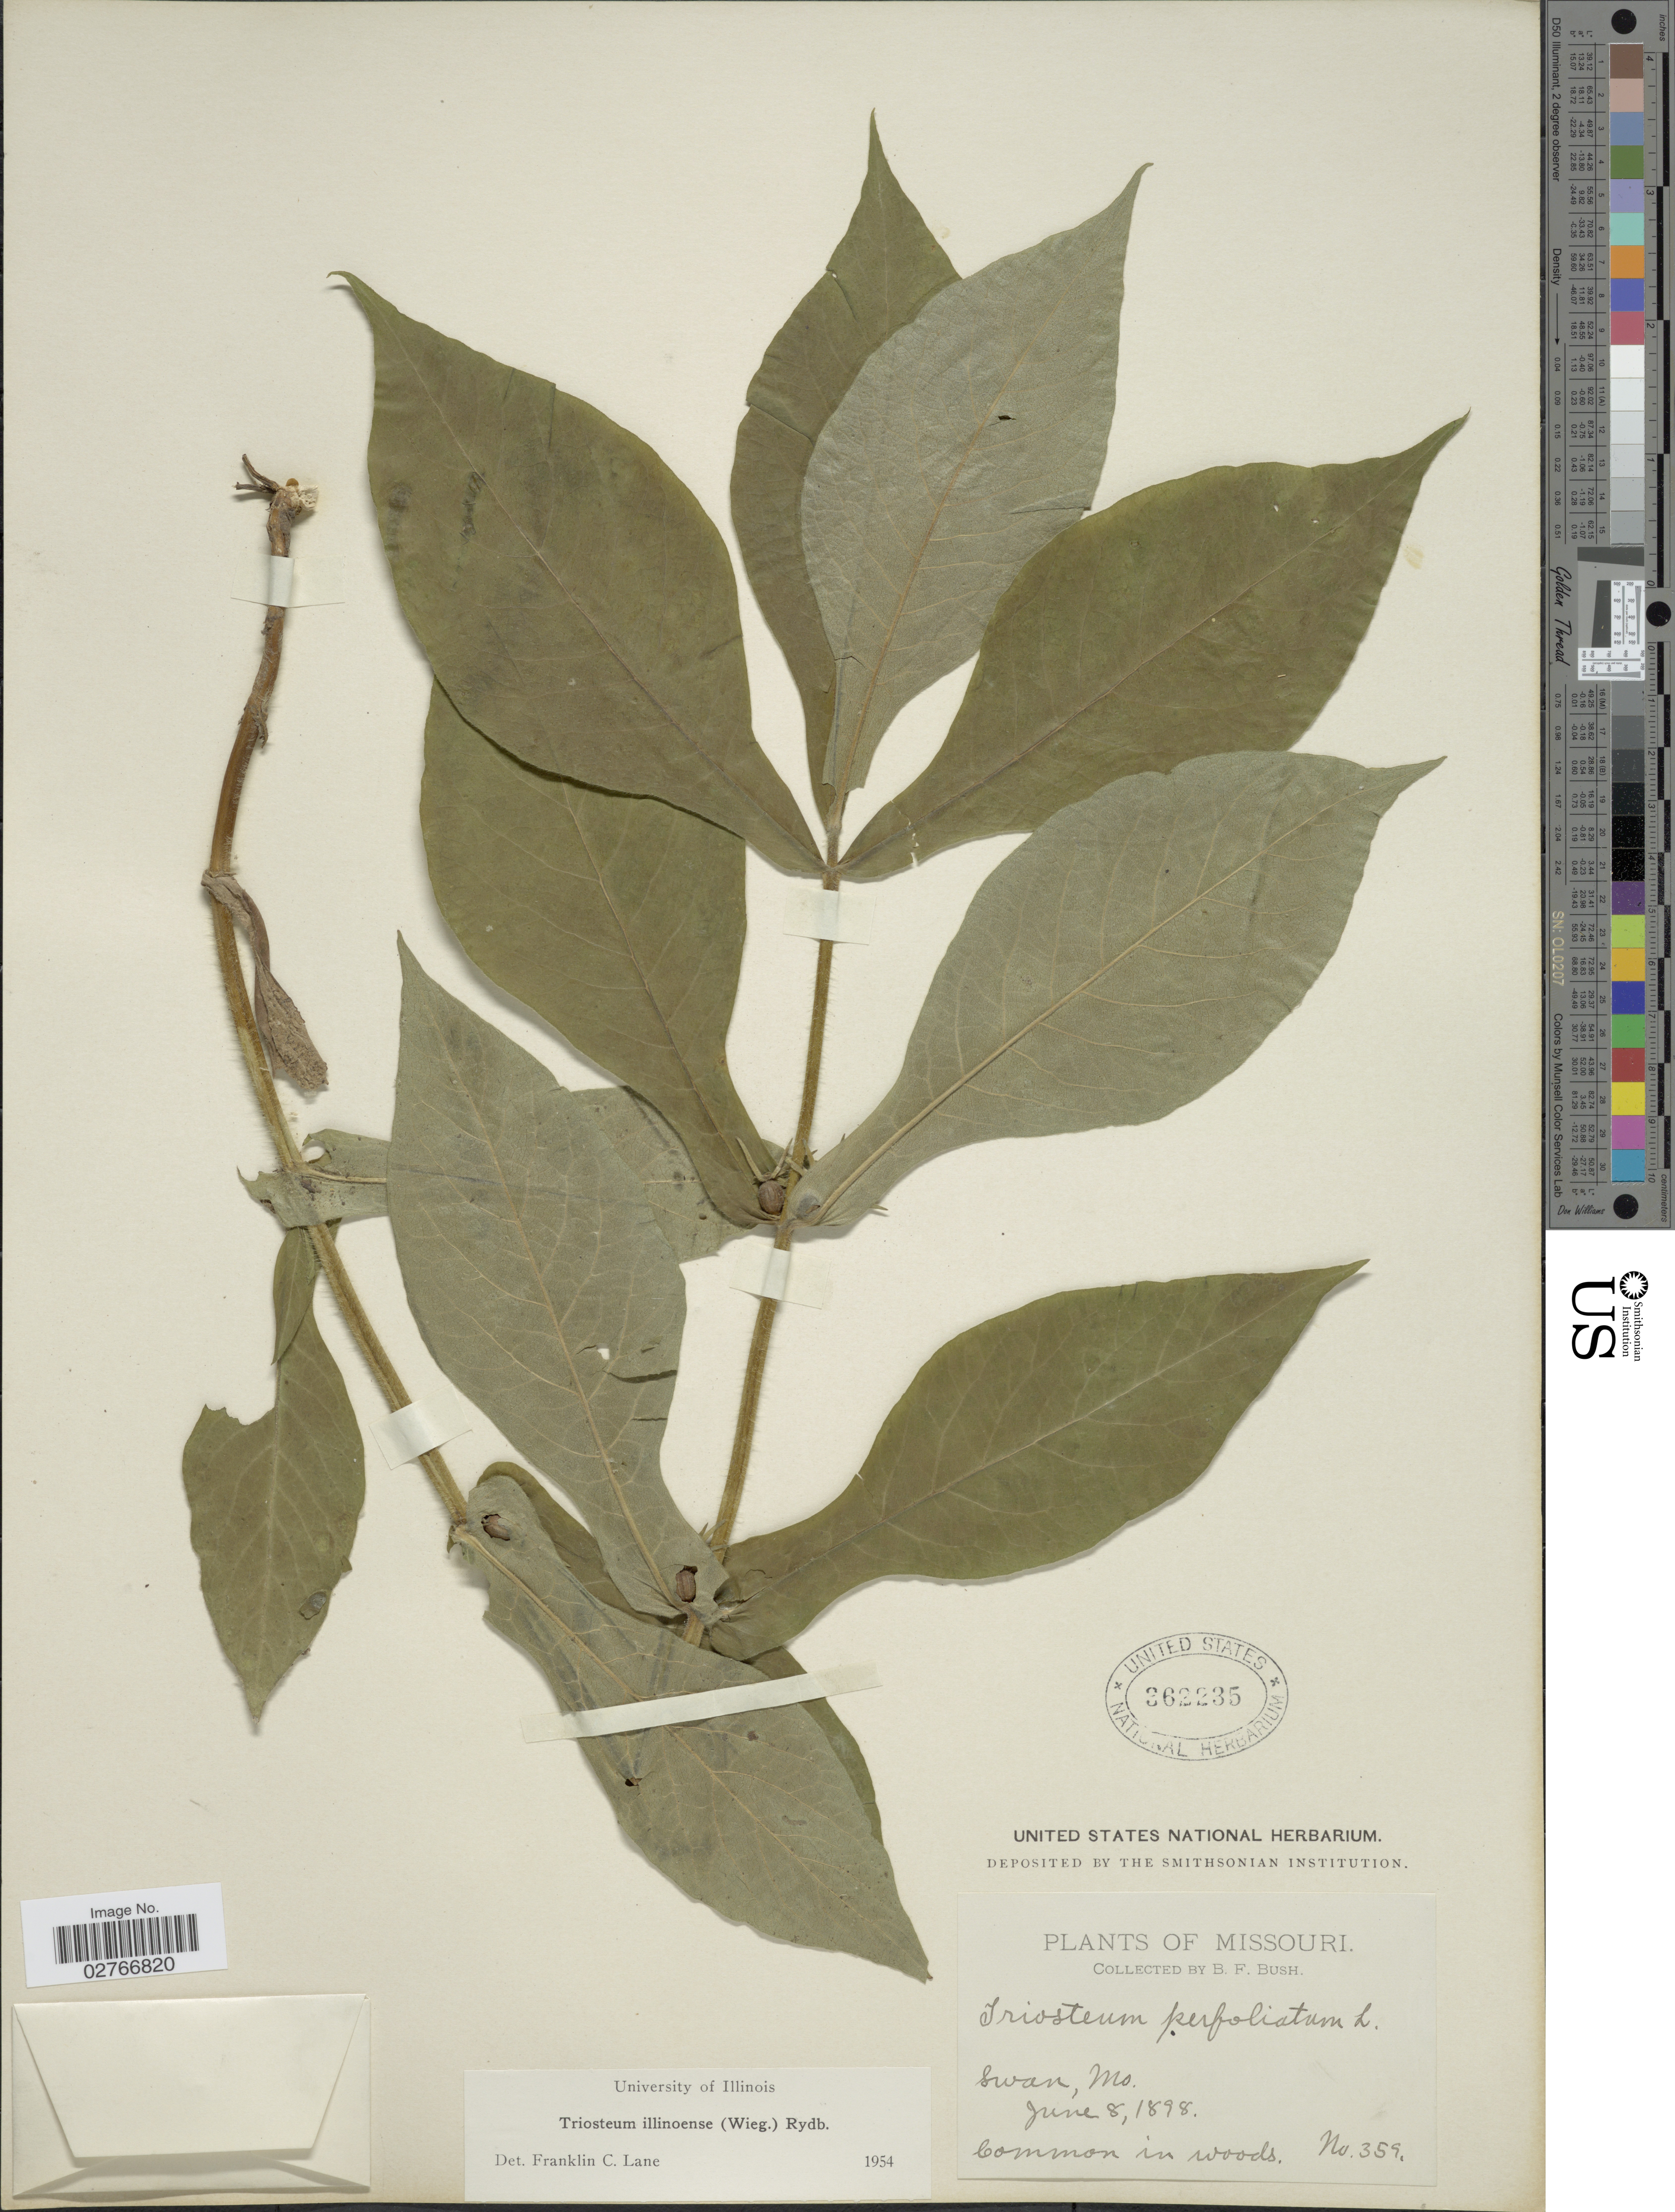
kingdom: Plantae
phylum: Tracheophyta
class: Magnoliopsida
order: Dipsacales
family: Caprifoliaceae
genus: Triosteum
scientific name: Triosteum illinoense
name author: (Wiegand) Rydb.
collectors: B. F. Bush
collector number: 359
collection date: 1898-06-08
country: United States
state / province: Missouri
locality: Swan.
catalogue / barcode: US 362235